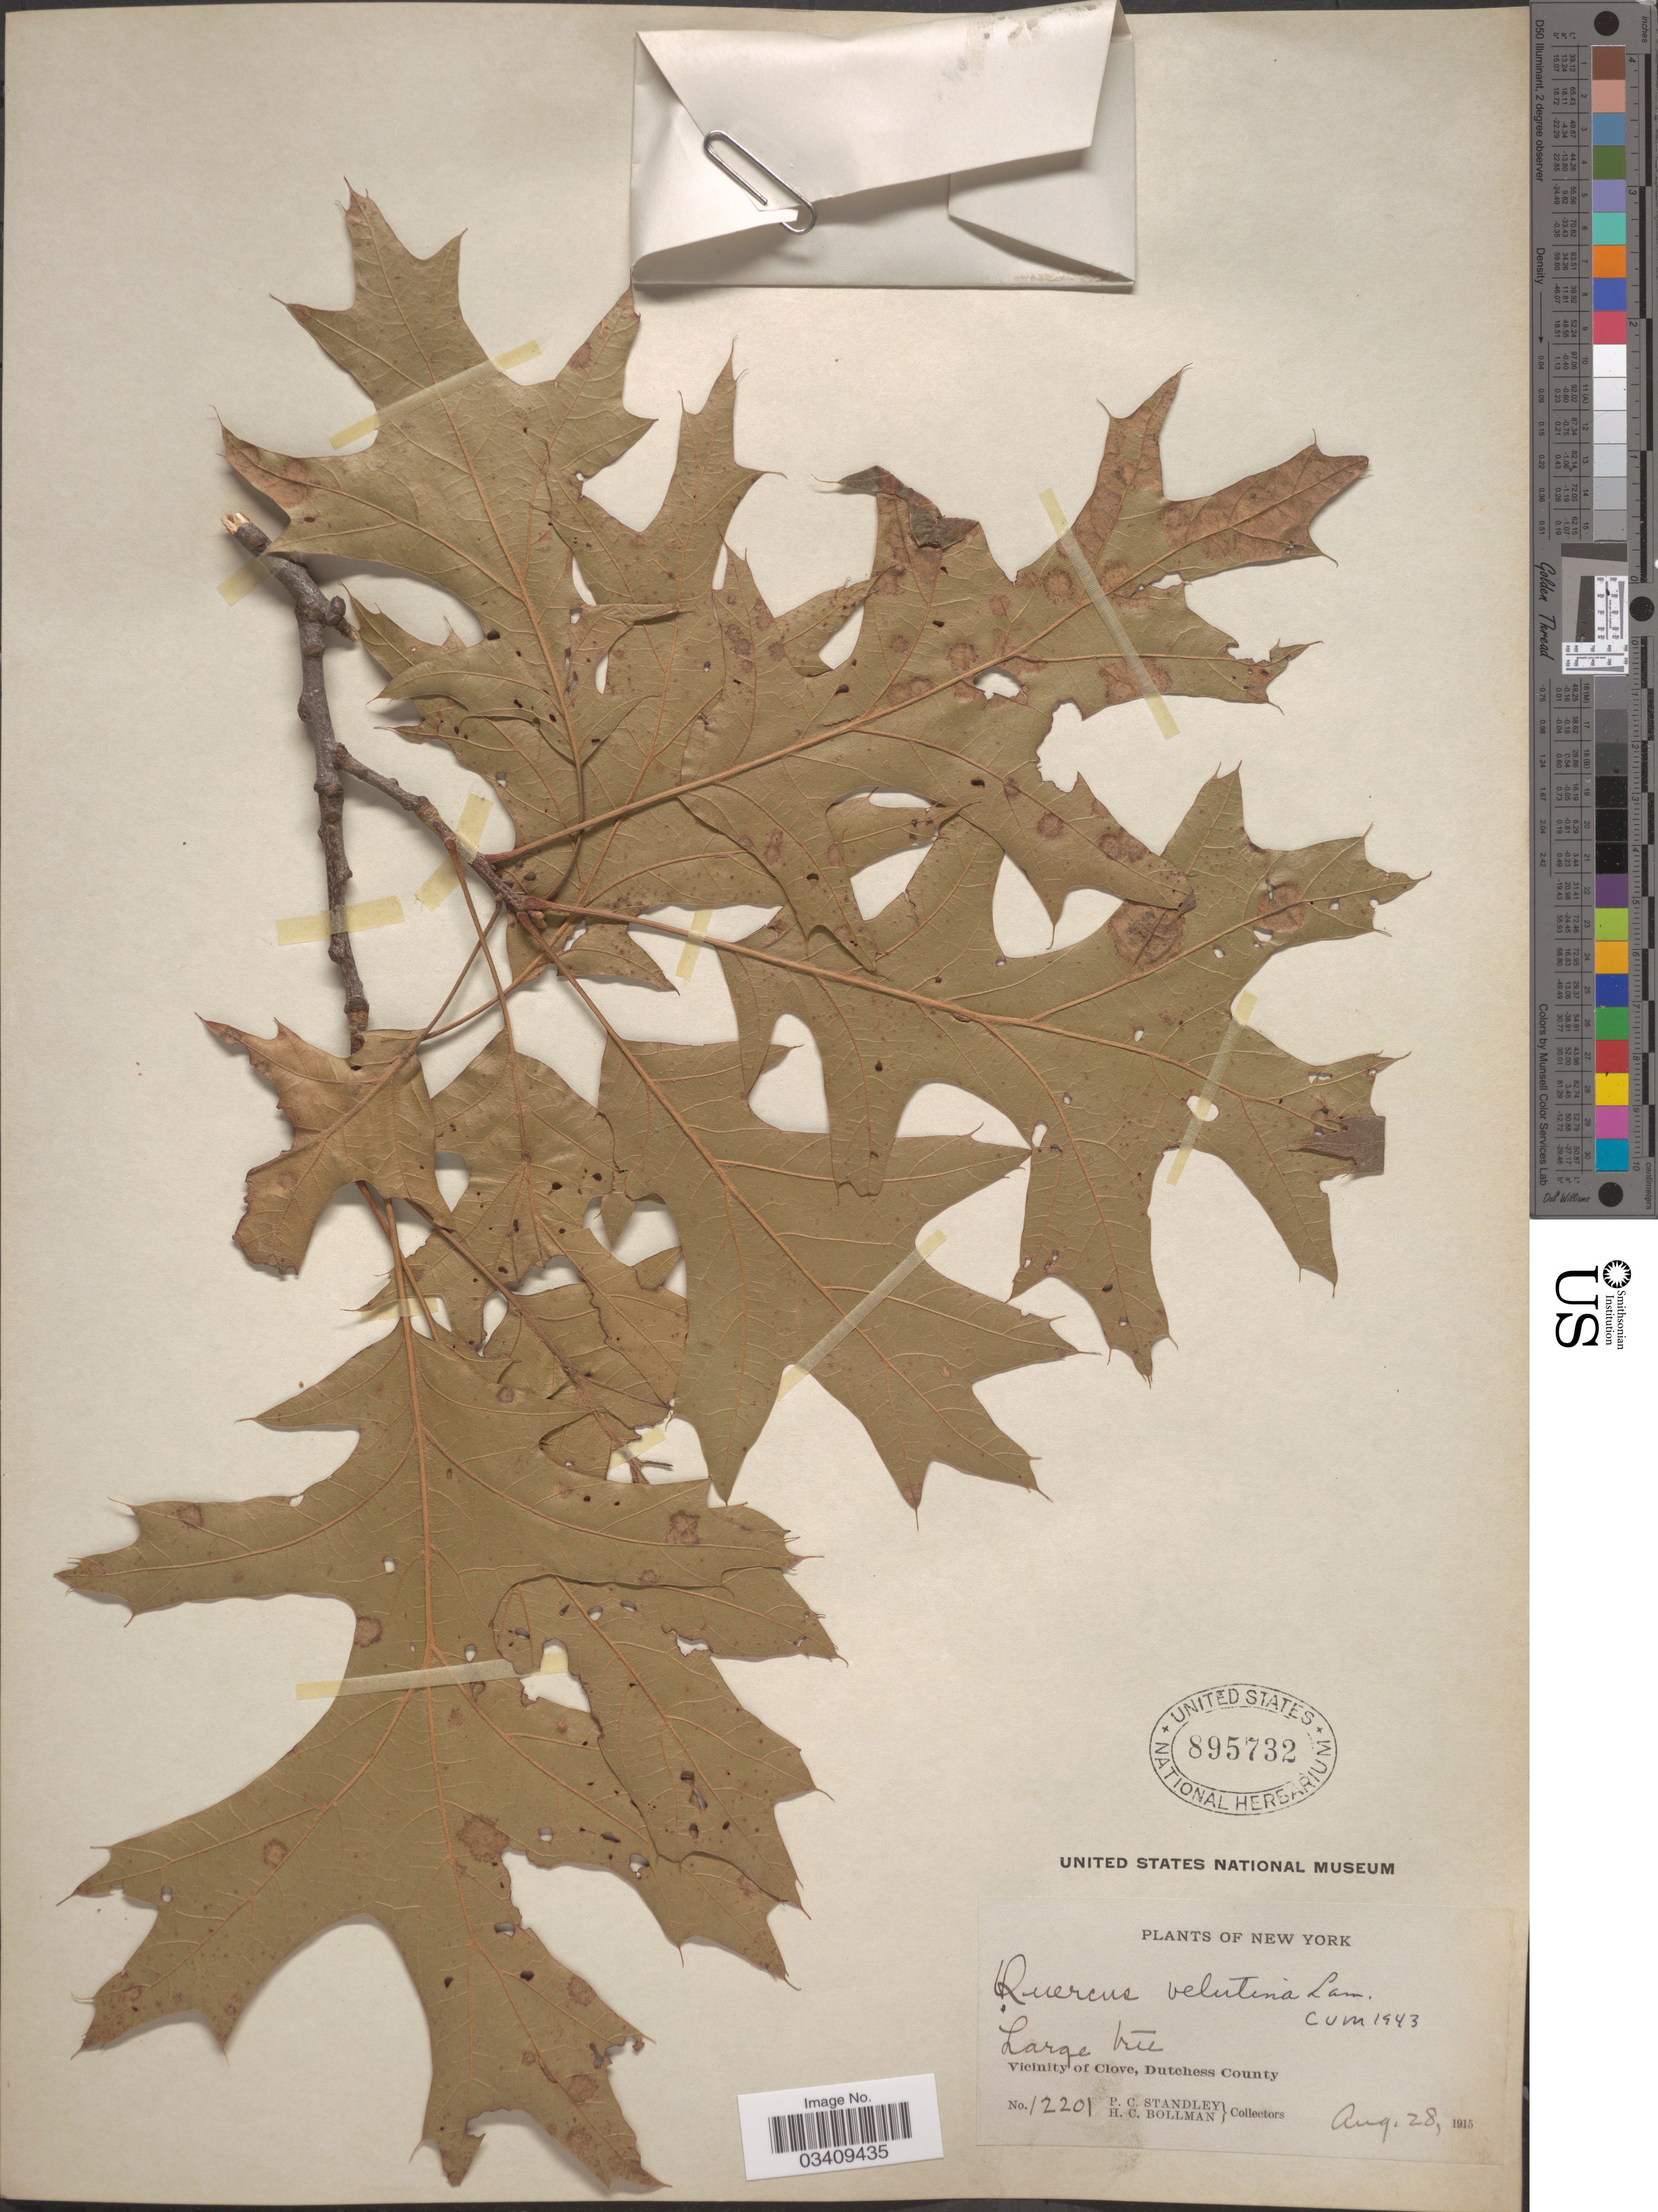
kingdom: Plantae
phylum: Tracheophyta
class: Magnoliopsida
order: Fagales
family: Fagaceae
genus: Quercus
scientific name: Quercus velutina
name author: Lam.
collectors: P. C. Standley & H. C. Bollman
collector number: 12201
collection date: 1915-08-28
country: United States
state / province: New York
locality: Vicinity of Clove, Dutchess County.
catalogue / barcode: US 895732